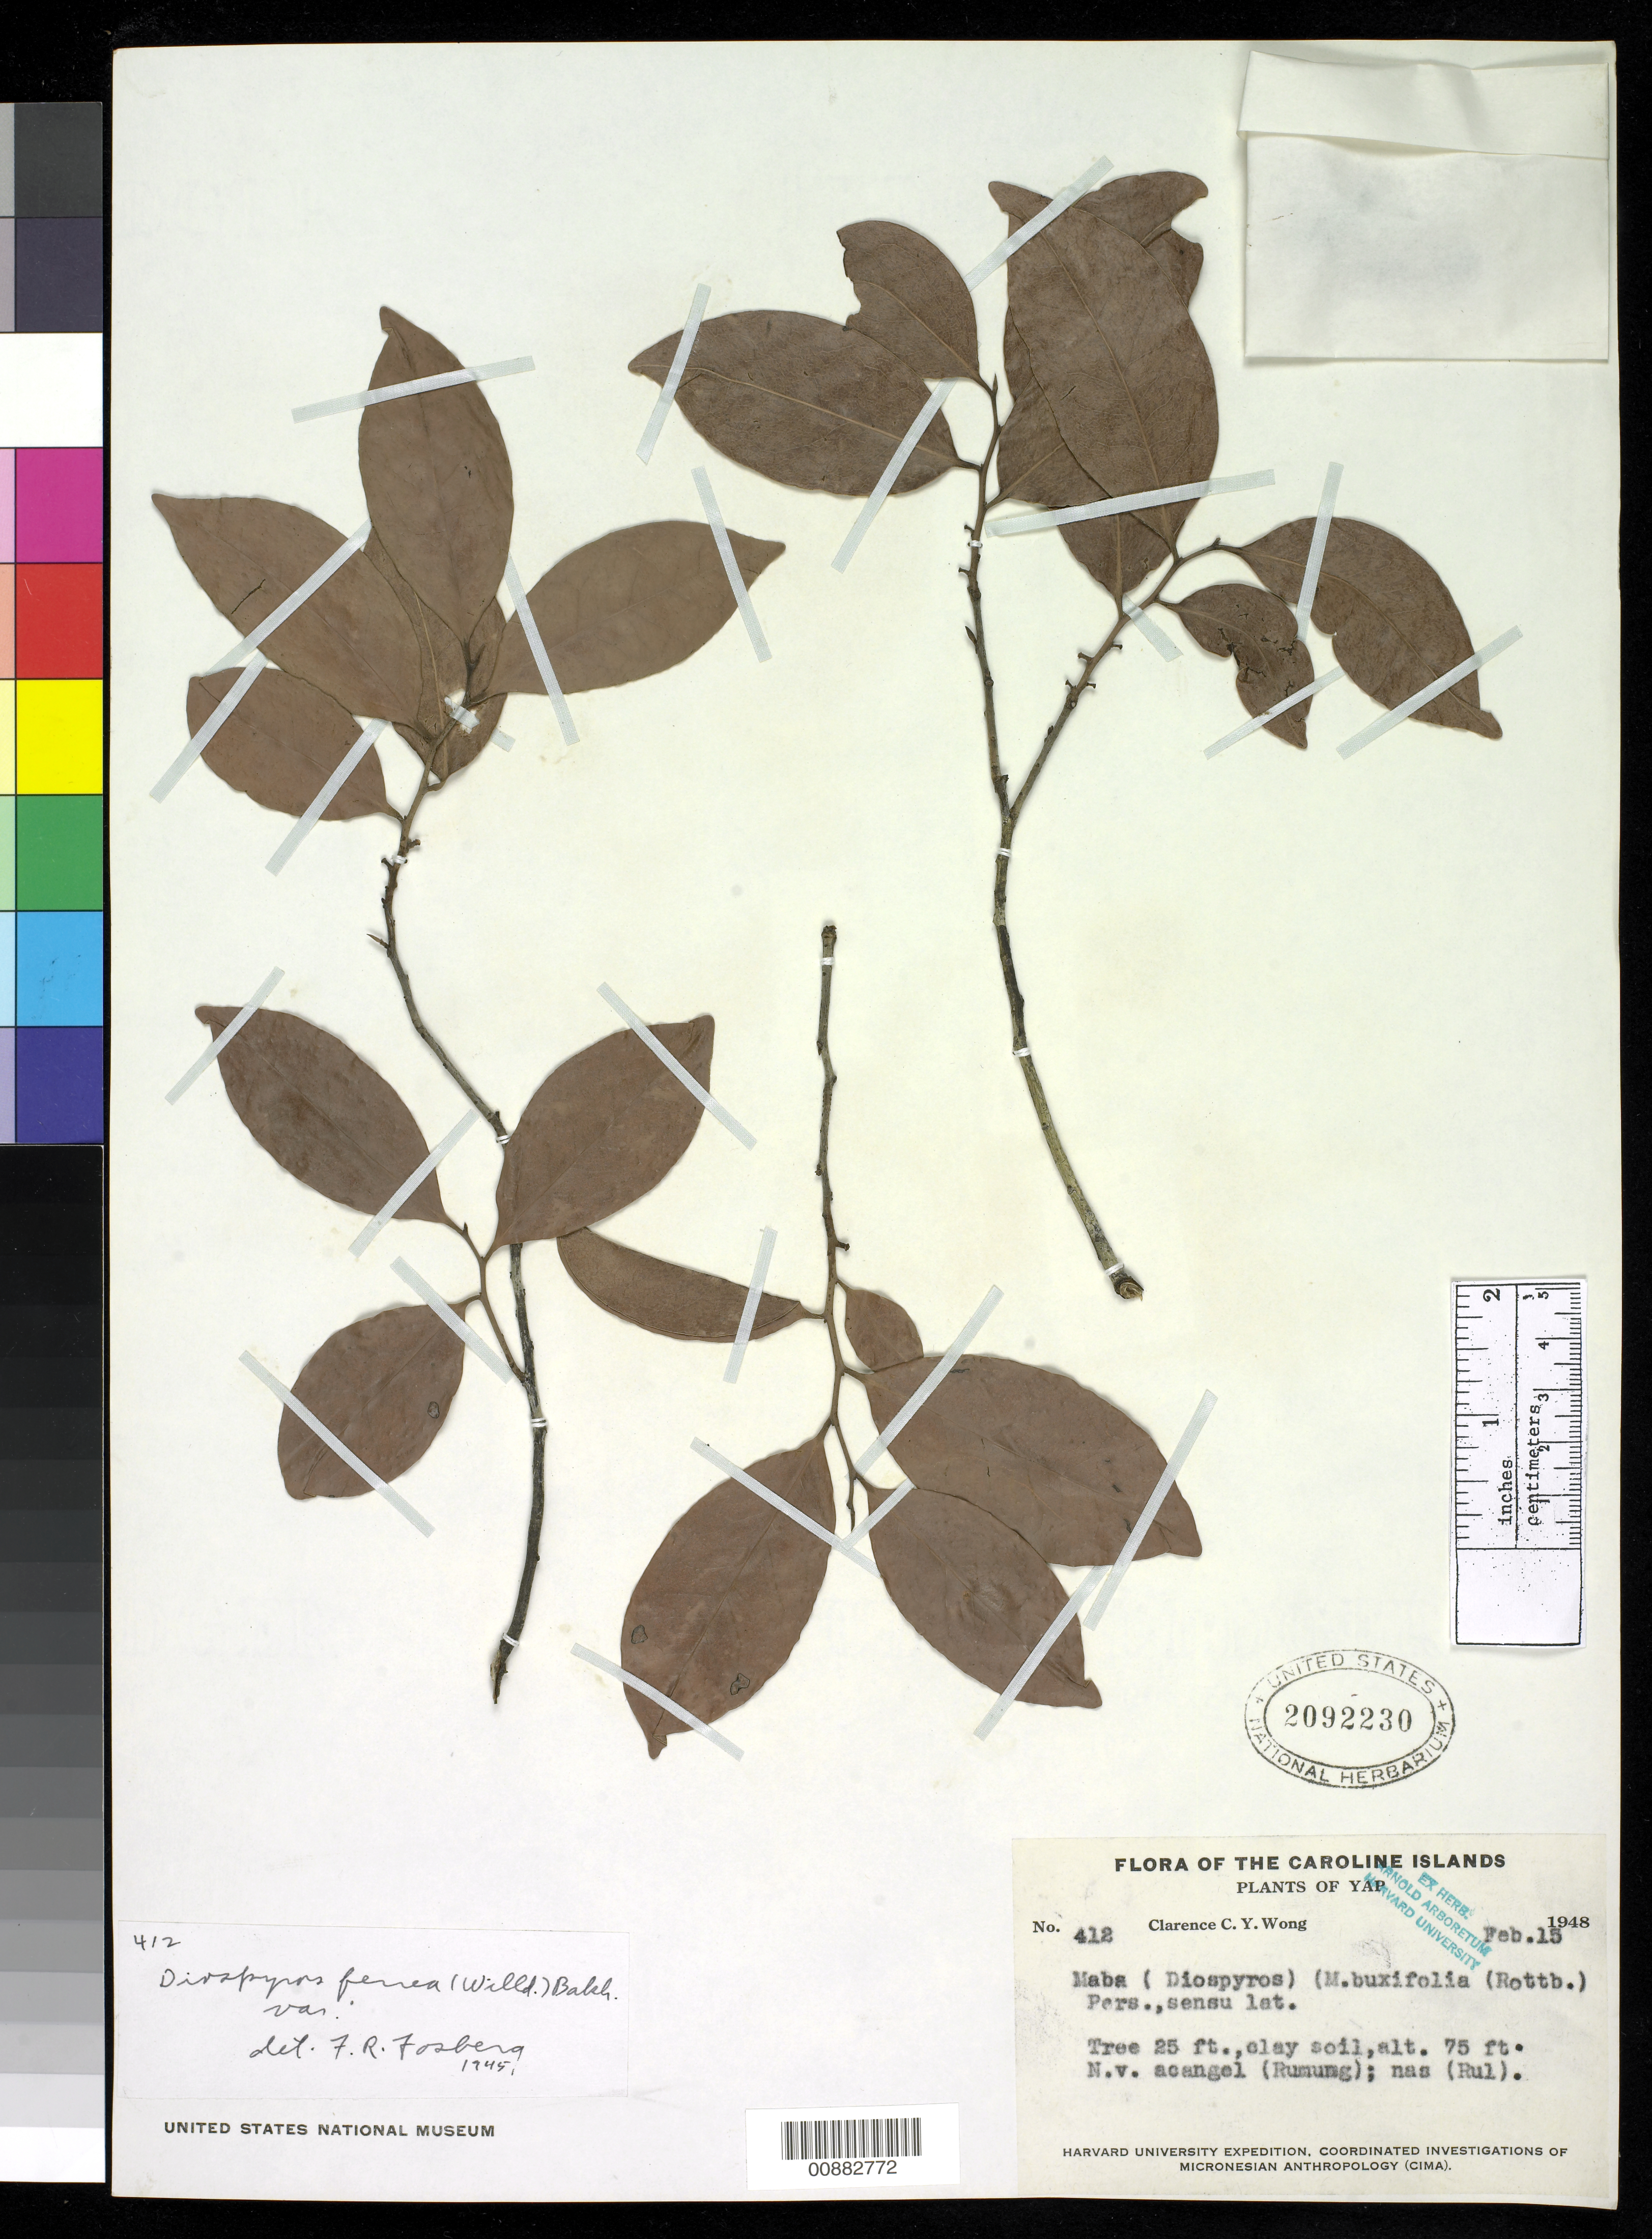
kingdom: Plantae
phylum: Tracheophyta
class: Magnoliopsida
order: Ericales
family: Ebenaceae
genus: Diospyros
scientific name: Diospyros ferrea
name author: (Willd.) Bakh.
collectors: C. Wong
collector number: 412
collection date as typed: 15 Feb 1948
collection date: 1948-02-15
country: Micronesia, Federated States of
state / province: Yap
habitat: clay soil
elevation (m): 23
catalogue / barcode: US 2092230